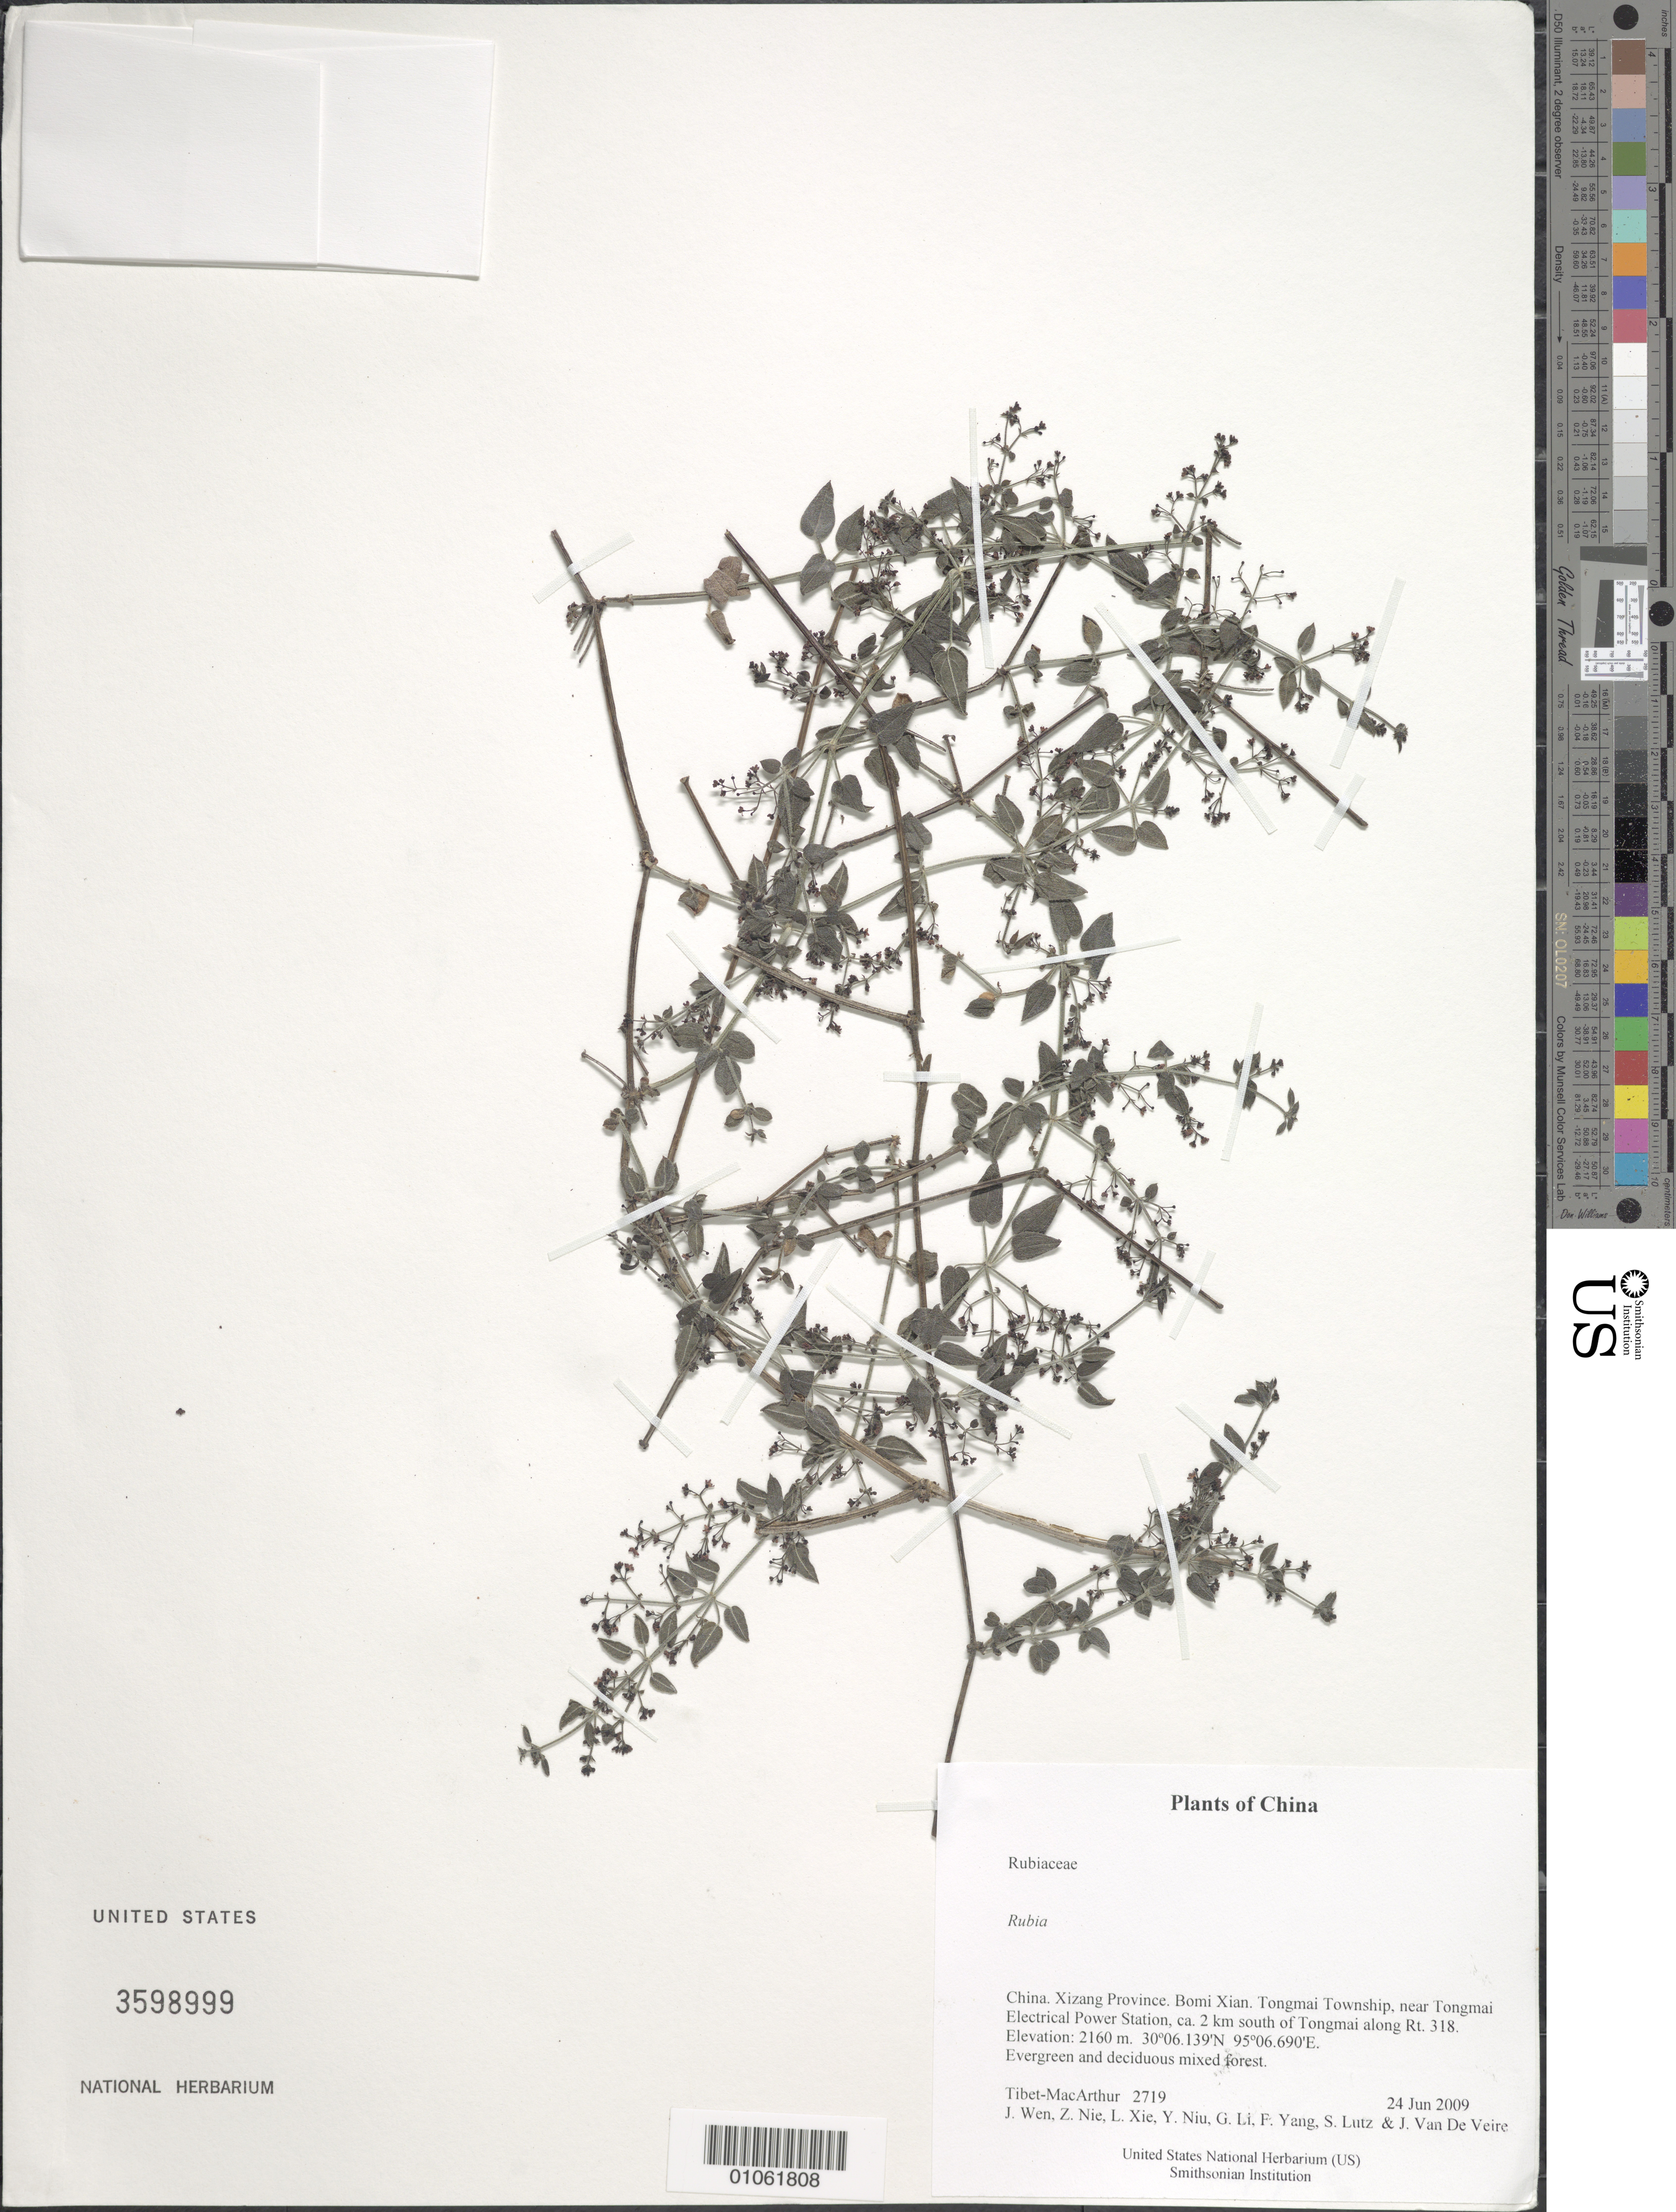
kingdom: Plantae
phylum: Tracheophyta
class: Magnoliopsida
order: Gentianales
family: Rubiaceae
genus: Rubia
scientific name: Rubia sp.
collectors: Tibet-MacArthur, J. Wen, Z. Nie, L. Xie, Y. Niu, G. Li, F. Yang, S. Lutz & J. Van De Veire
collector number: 2719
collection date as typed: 24 Jun 2009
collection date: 2009-06-24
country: China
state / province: Xizang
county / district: Bomi Xian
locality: Tongmai Township, near Tongmai Electrical Power Station, ca. 2 km south of Tongmai along Rt. 318.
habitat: Evergreen and deciduous mixed forest.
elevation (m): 2160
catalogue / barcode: US 3598999